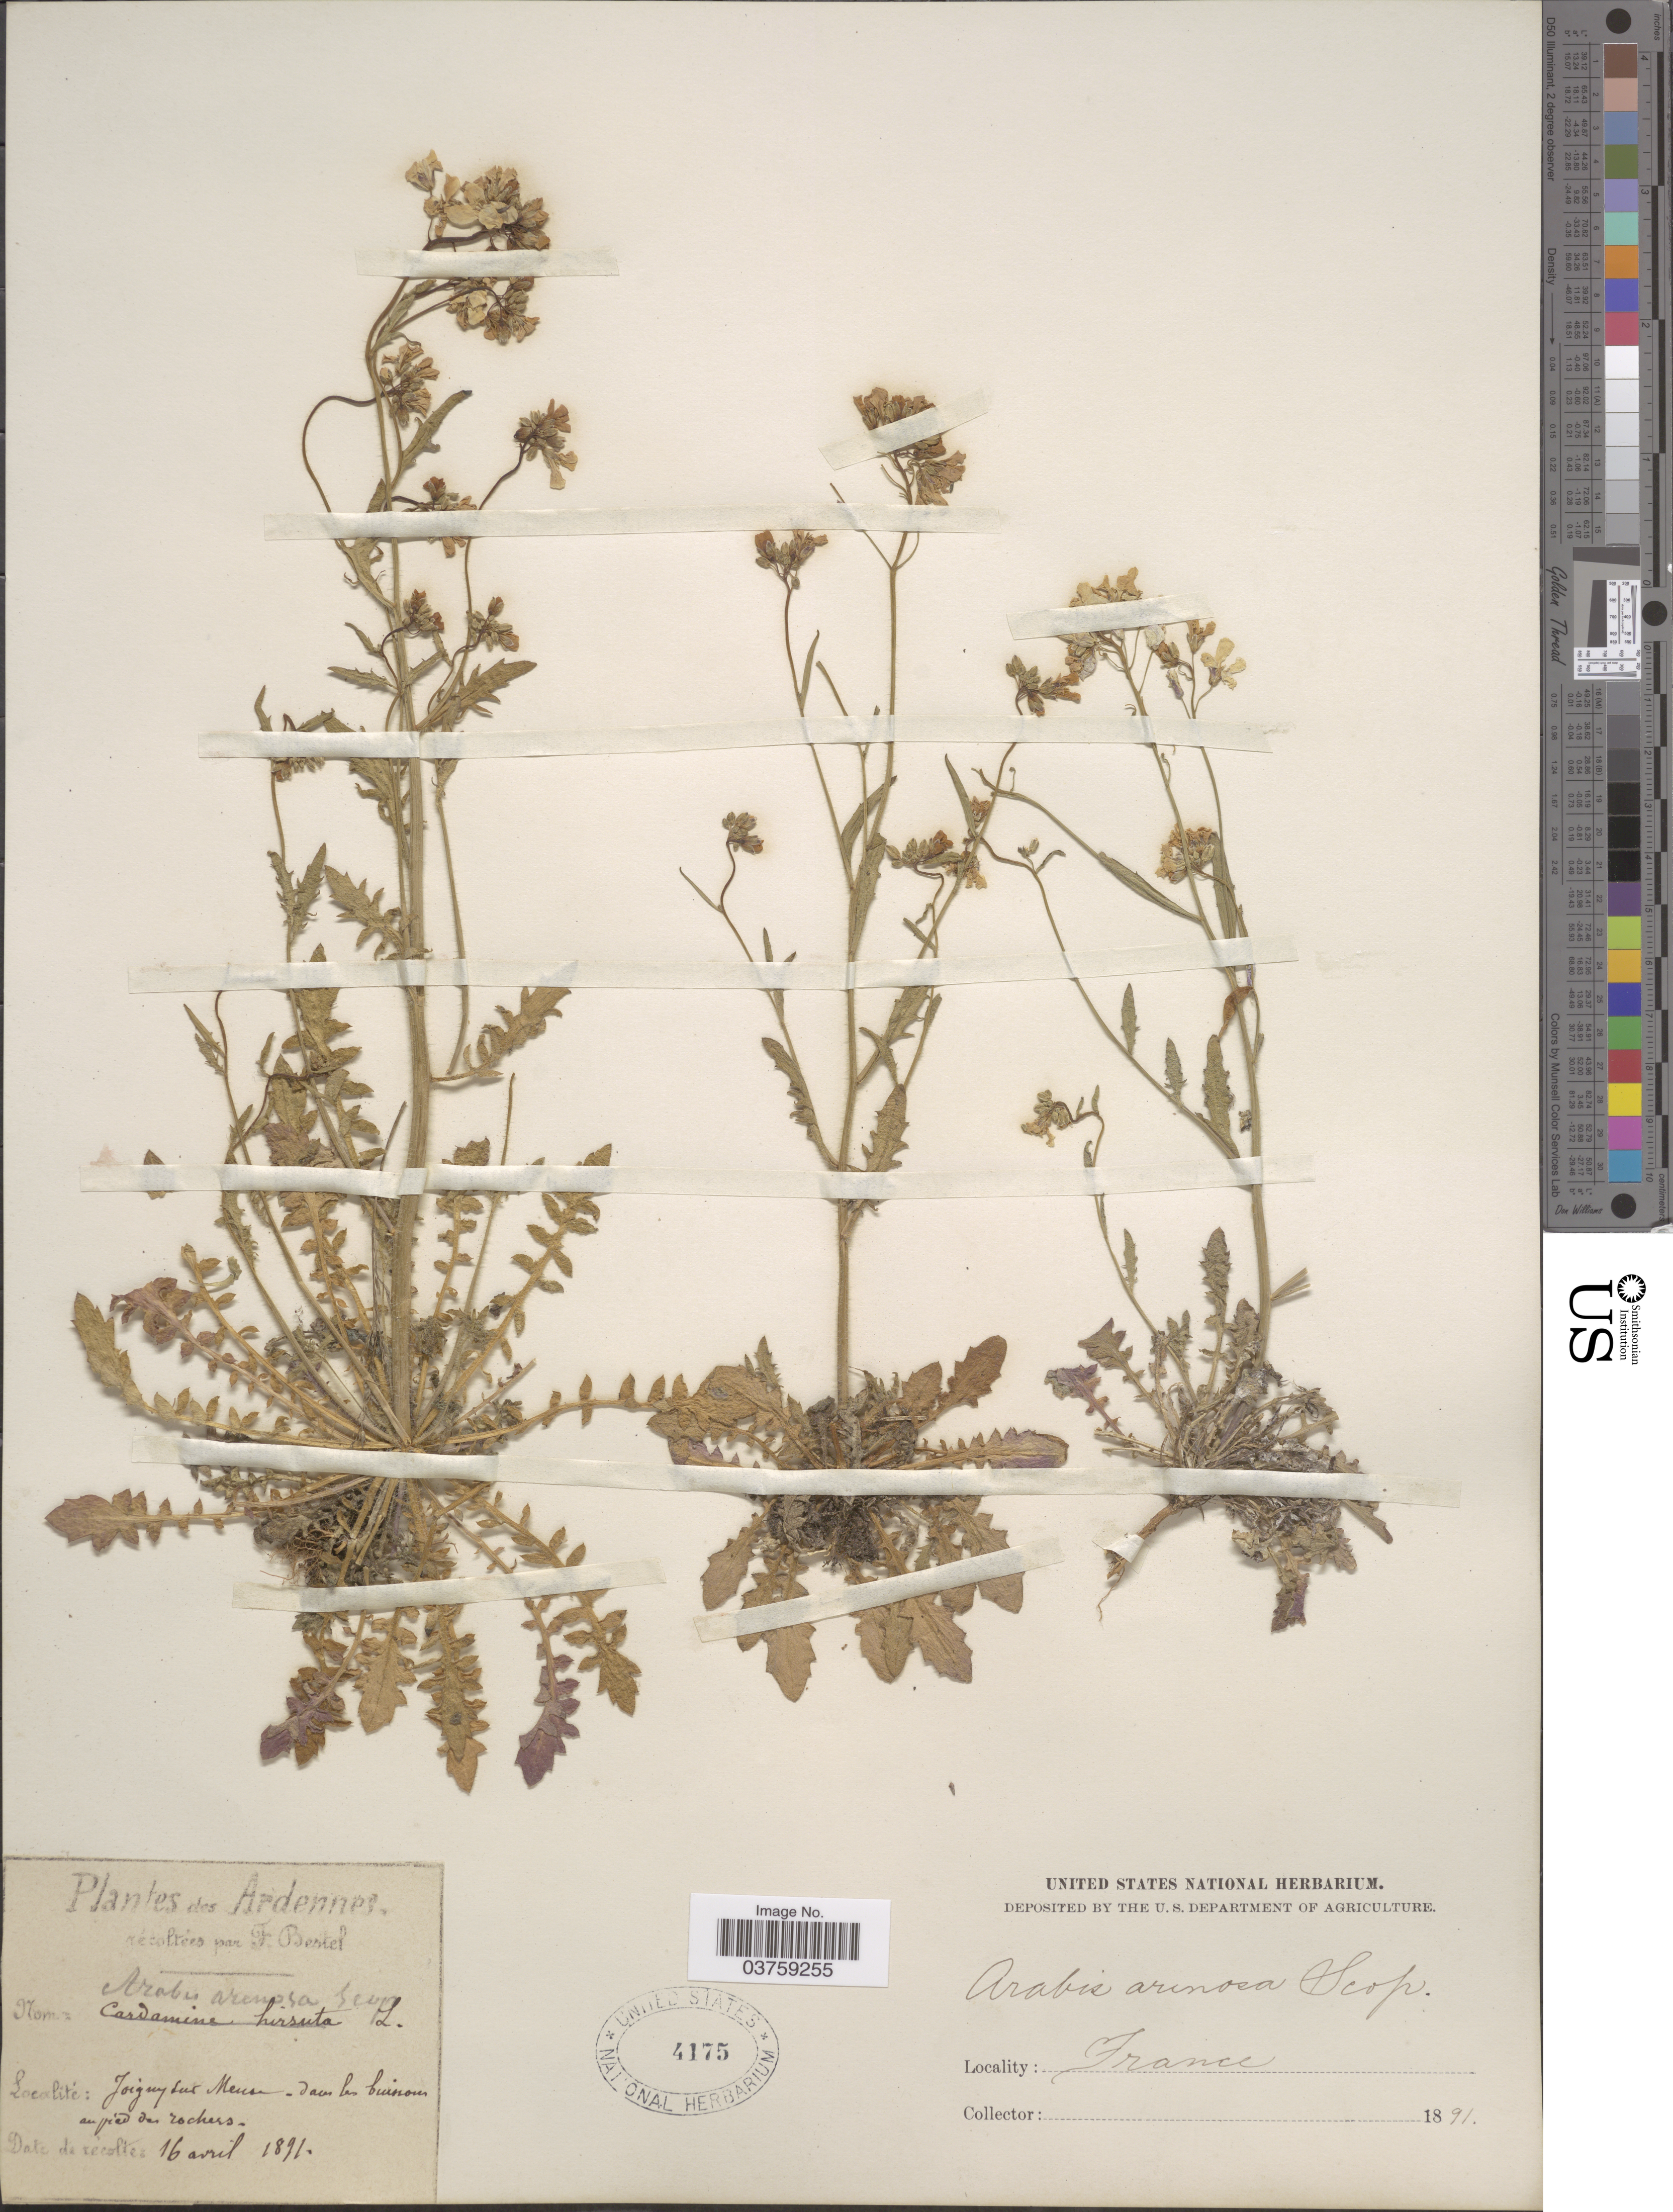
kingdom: Plantae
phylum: Tracheophyta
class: Magnoliopsida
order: Brassicales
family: Brassicaceae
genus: Arabis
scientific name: Arabis arenosa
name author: (L.) Scop.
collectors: F. Bestel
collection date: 1891-04-16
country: France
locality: Ardennes. Jocguytus [interpreted] Mense - dans les buissous [interpreted] au pied des rochers.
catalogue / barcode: US 4175